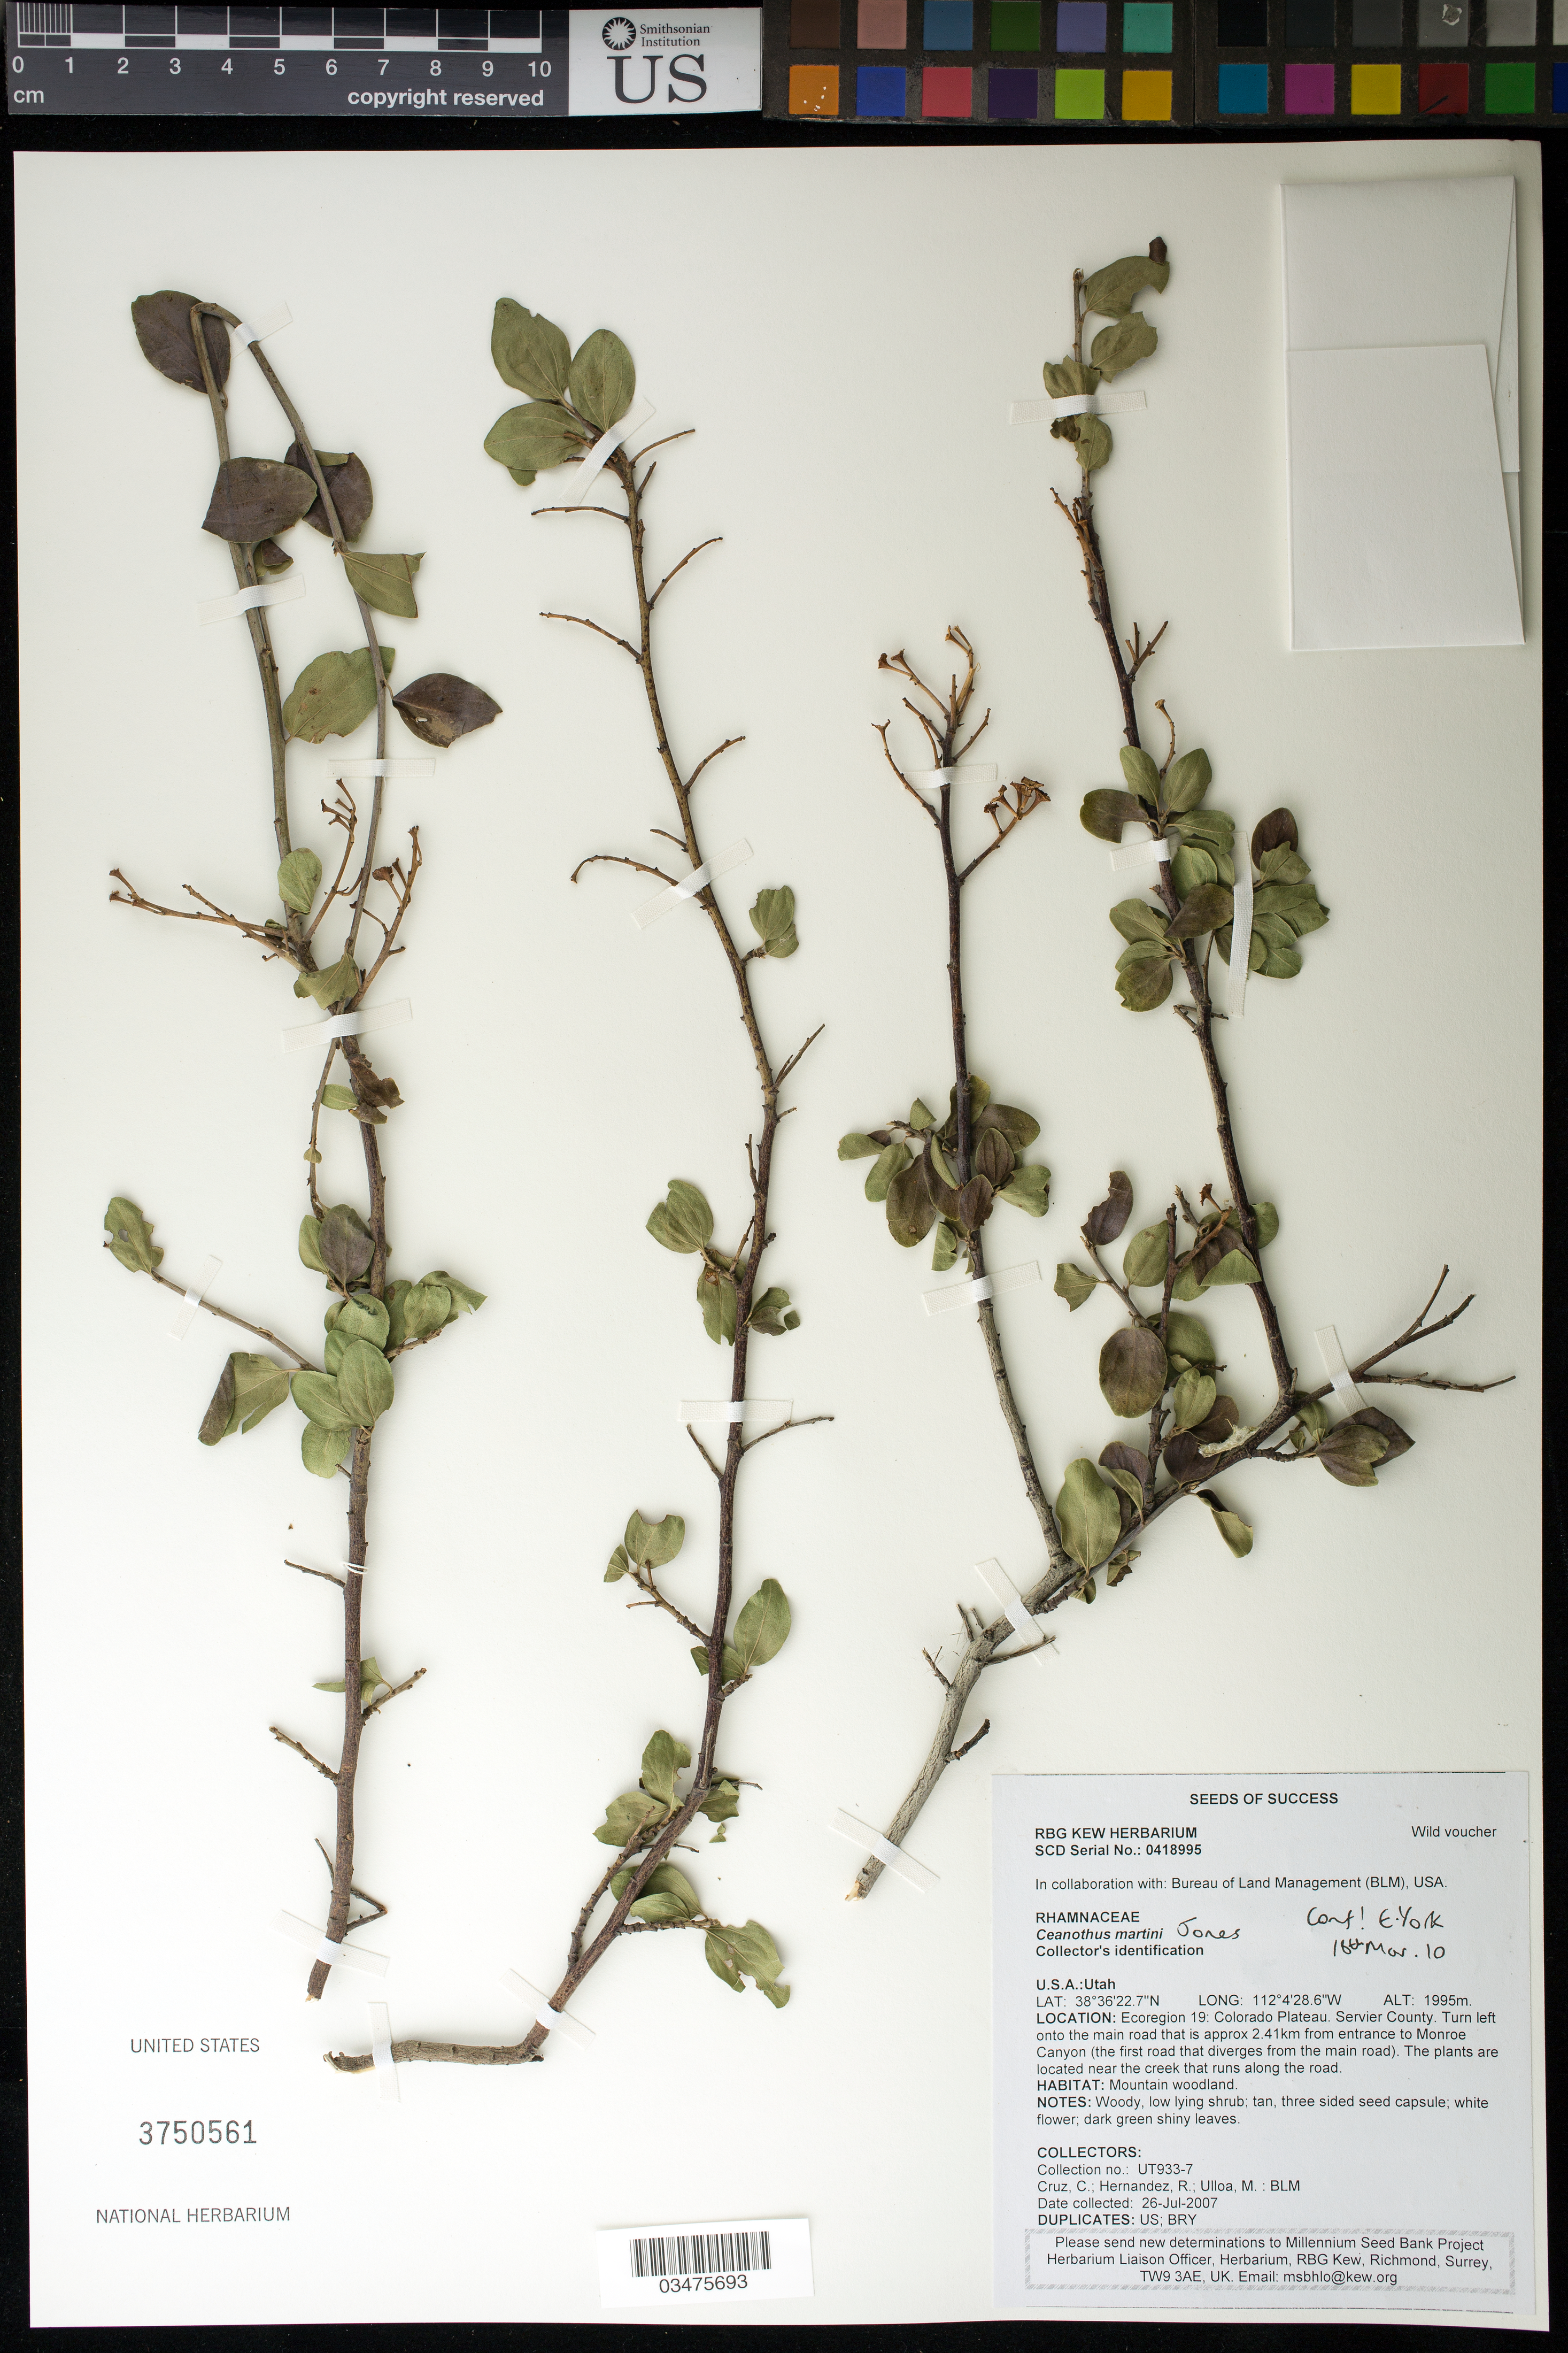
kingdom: Plantae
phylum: Tracheophyta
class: Magnoliopsida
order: Rosales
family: Rhamnaceae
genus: Ceanothus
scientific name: Ceanothus martini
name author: M.E. Jones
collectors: C. Cruz, R. Hernandez & M. Ulloa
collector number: UT933-7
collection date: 2007-07-26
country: United States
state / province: Utah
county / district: Servier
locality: Monroe Canyon.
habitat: Mountain woodland.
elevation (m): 1995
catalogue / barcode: US 3750561